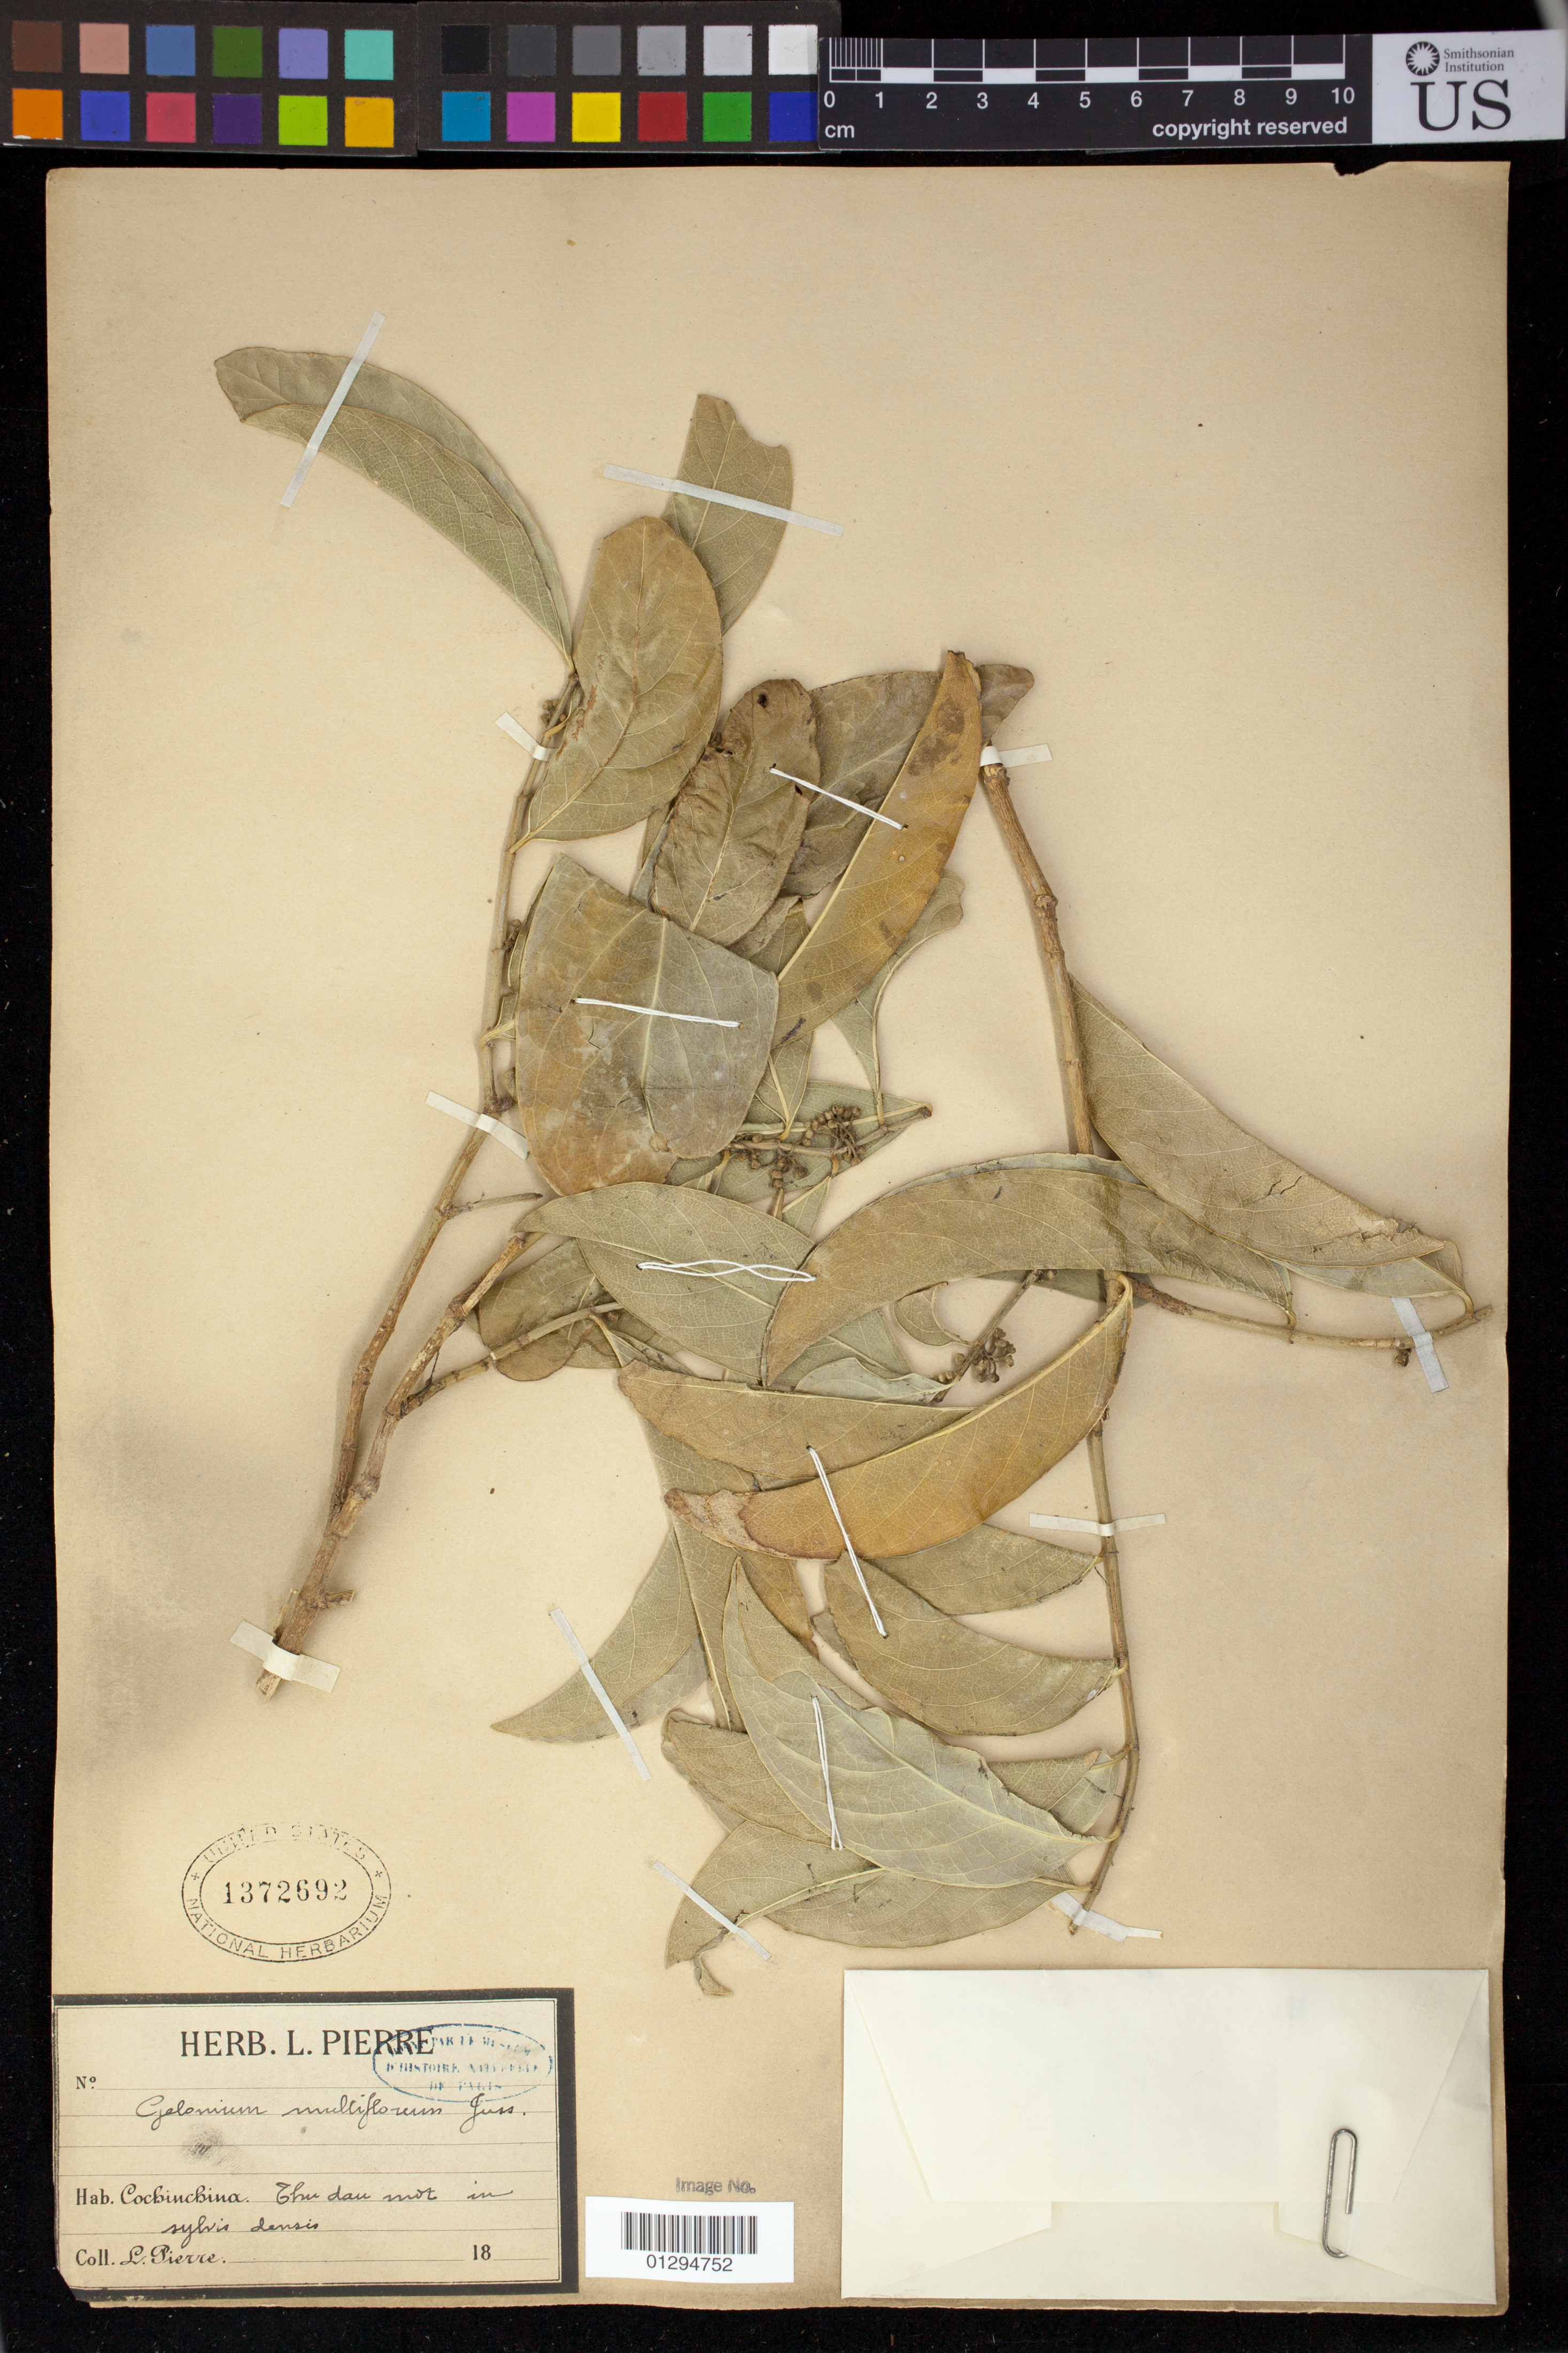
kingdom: Plantae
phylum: Tracheophyta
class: Magnoliopsida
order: Malpighiales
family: Euphorbiaceae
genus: Gelonium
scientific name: Gelonium multiflorum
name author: A. Juss.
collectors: J. Pierre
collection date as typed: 18--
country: Vietnam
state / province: Binh Duong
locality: Cochinchina. Thu dau mot.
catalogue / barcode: US 1372692